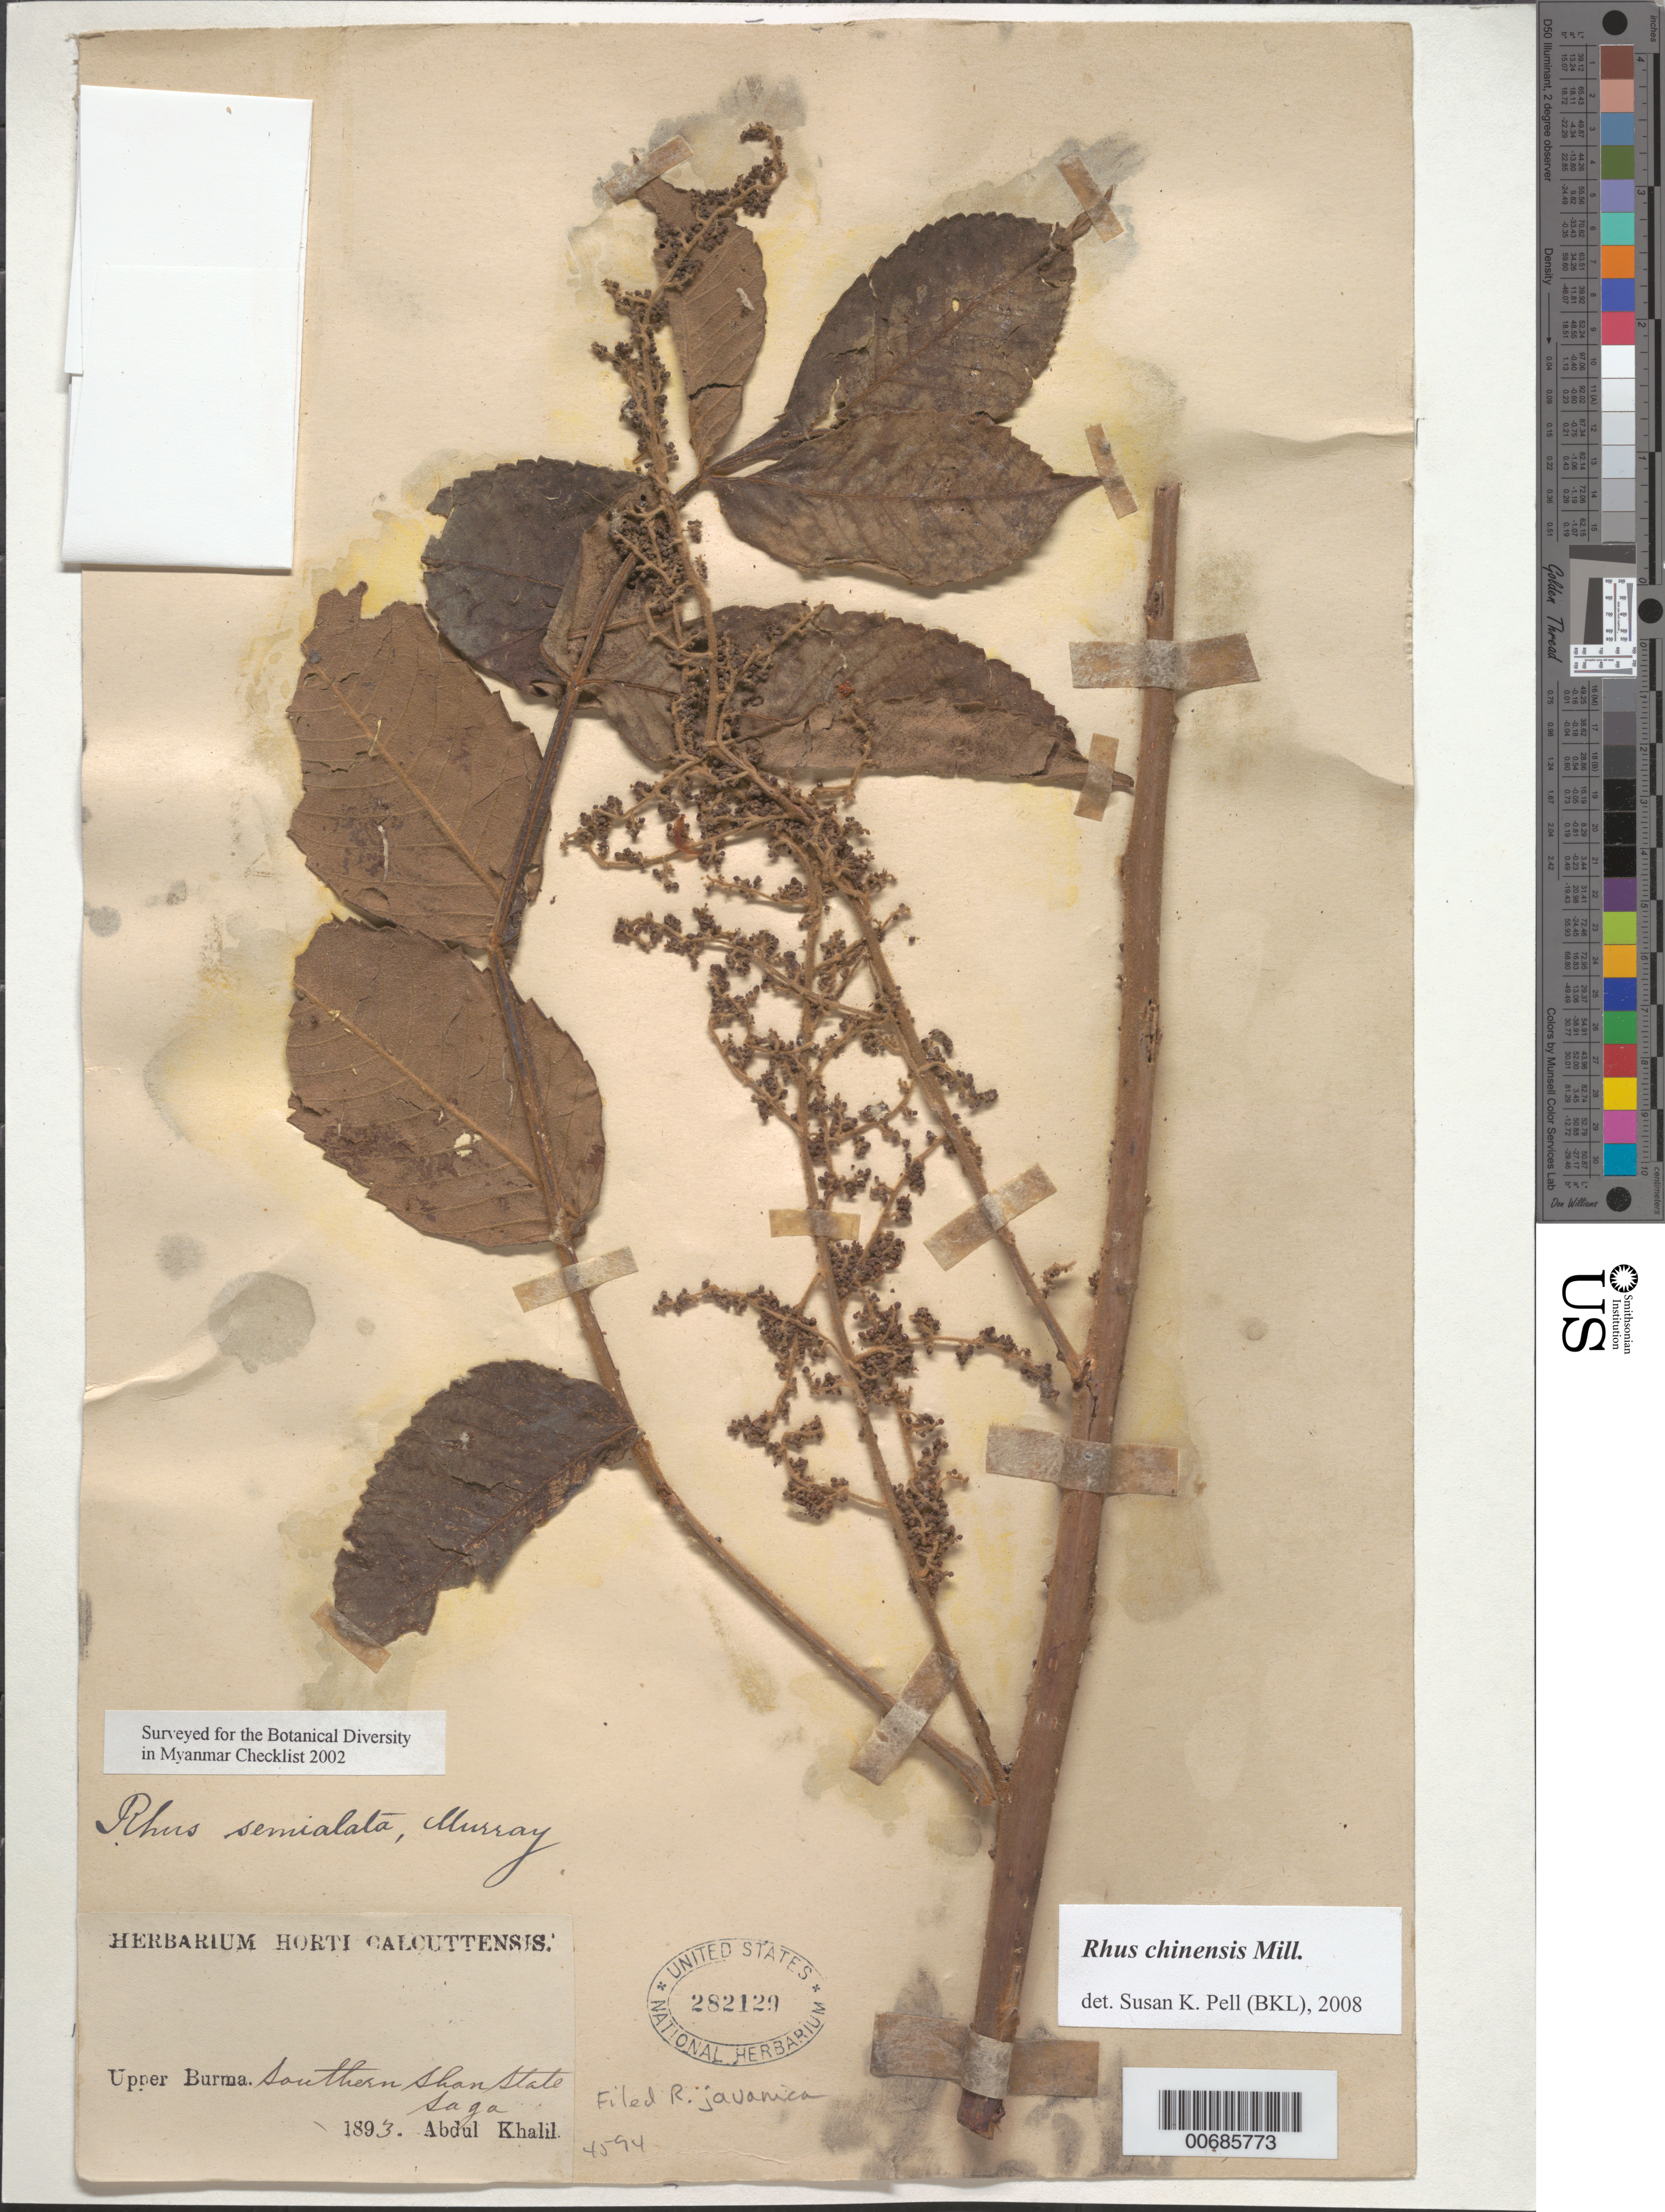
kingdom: Plantae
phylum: Tracheophyta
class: Magnoliopsida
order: Sapindales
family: Anacardiaceae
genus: Rhus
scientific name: Rhus chinensis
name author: Mill.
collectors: A. Khalil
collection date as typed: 1893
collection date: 1893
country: Myanmar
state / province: Shan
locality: Saga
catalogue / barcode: US 282129